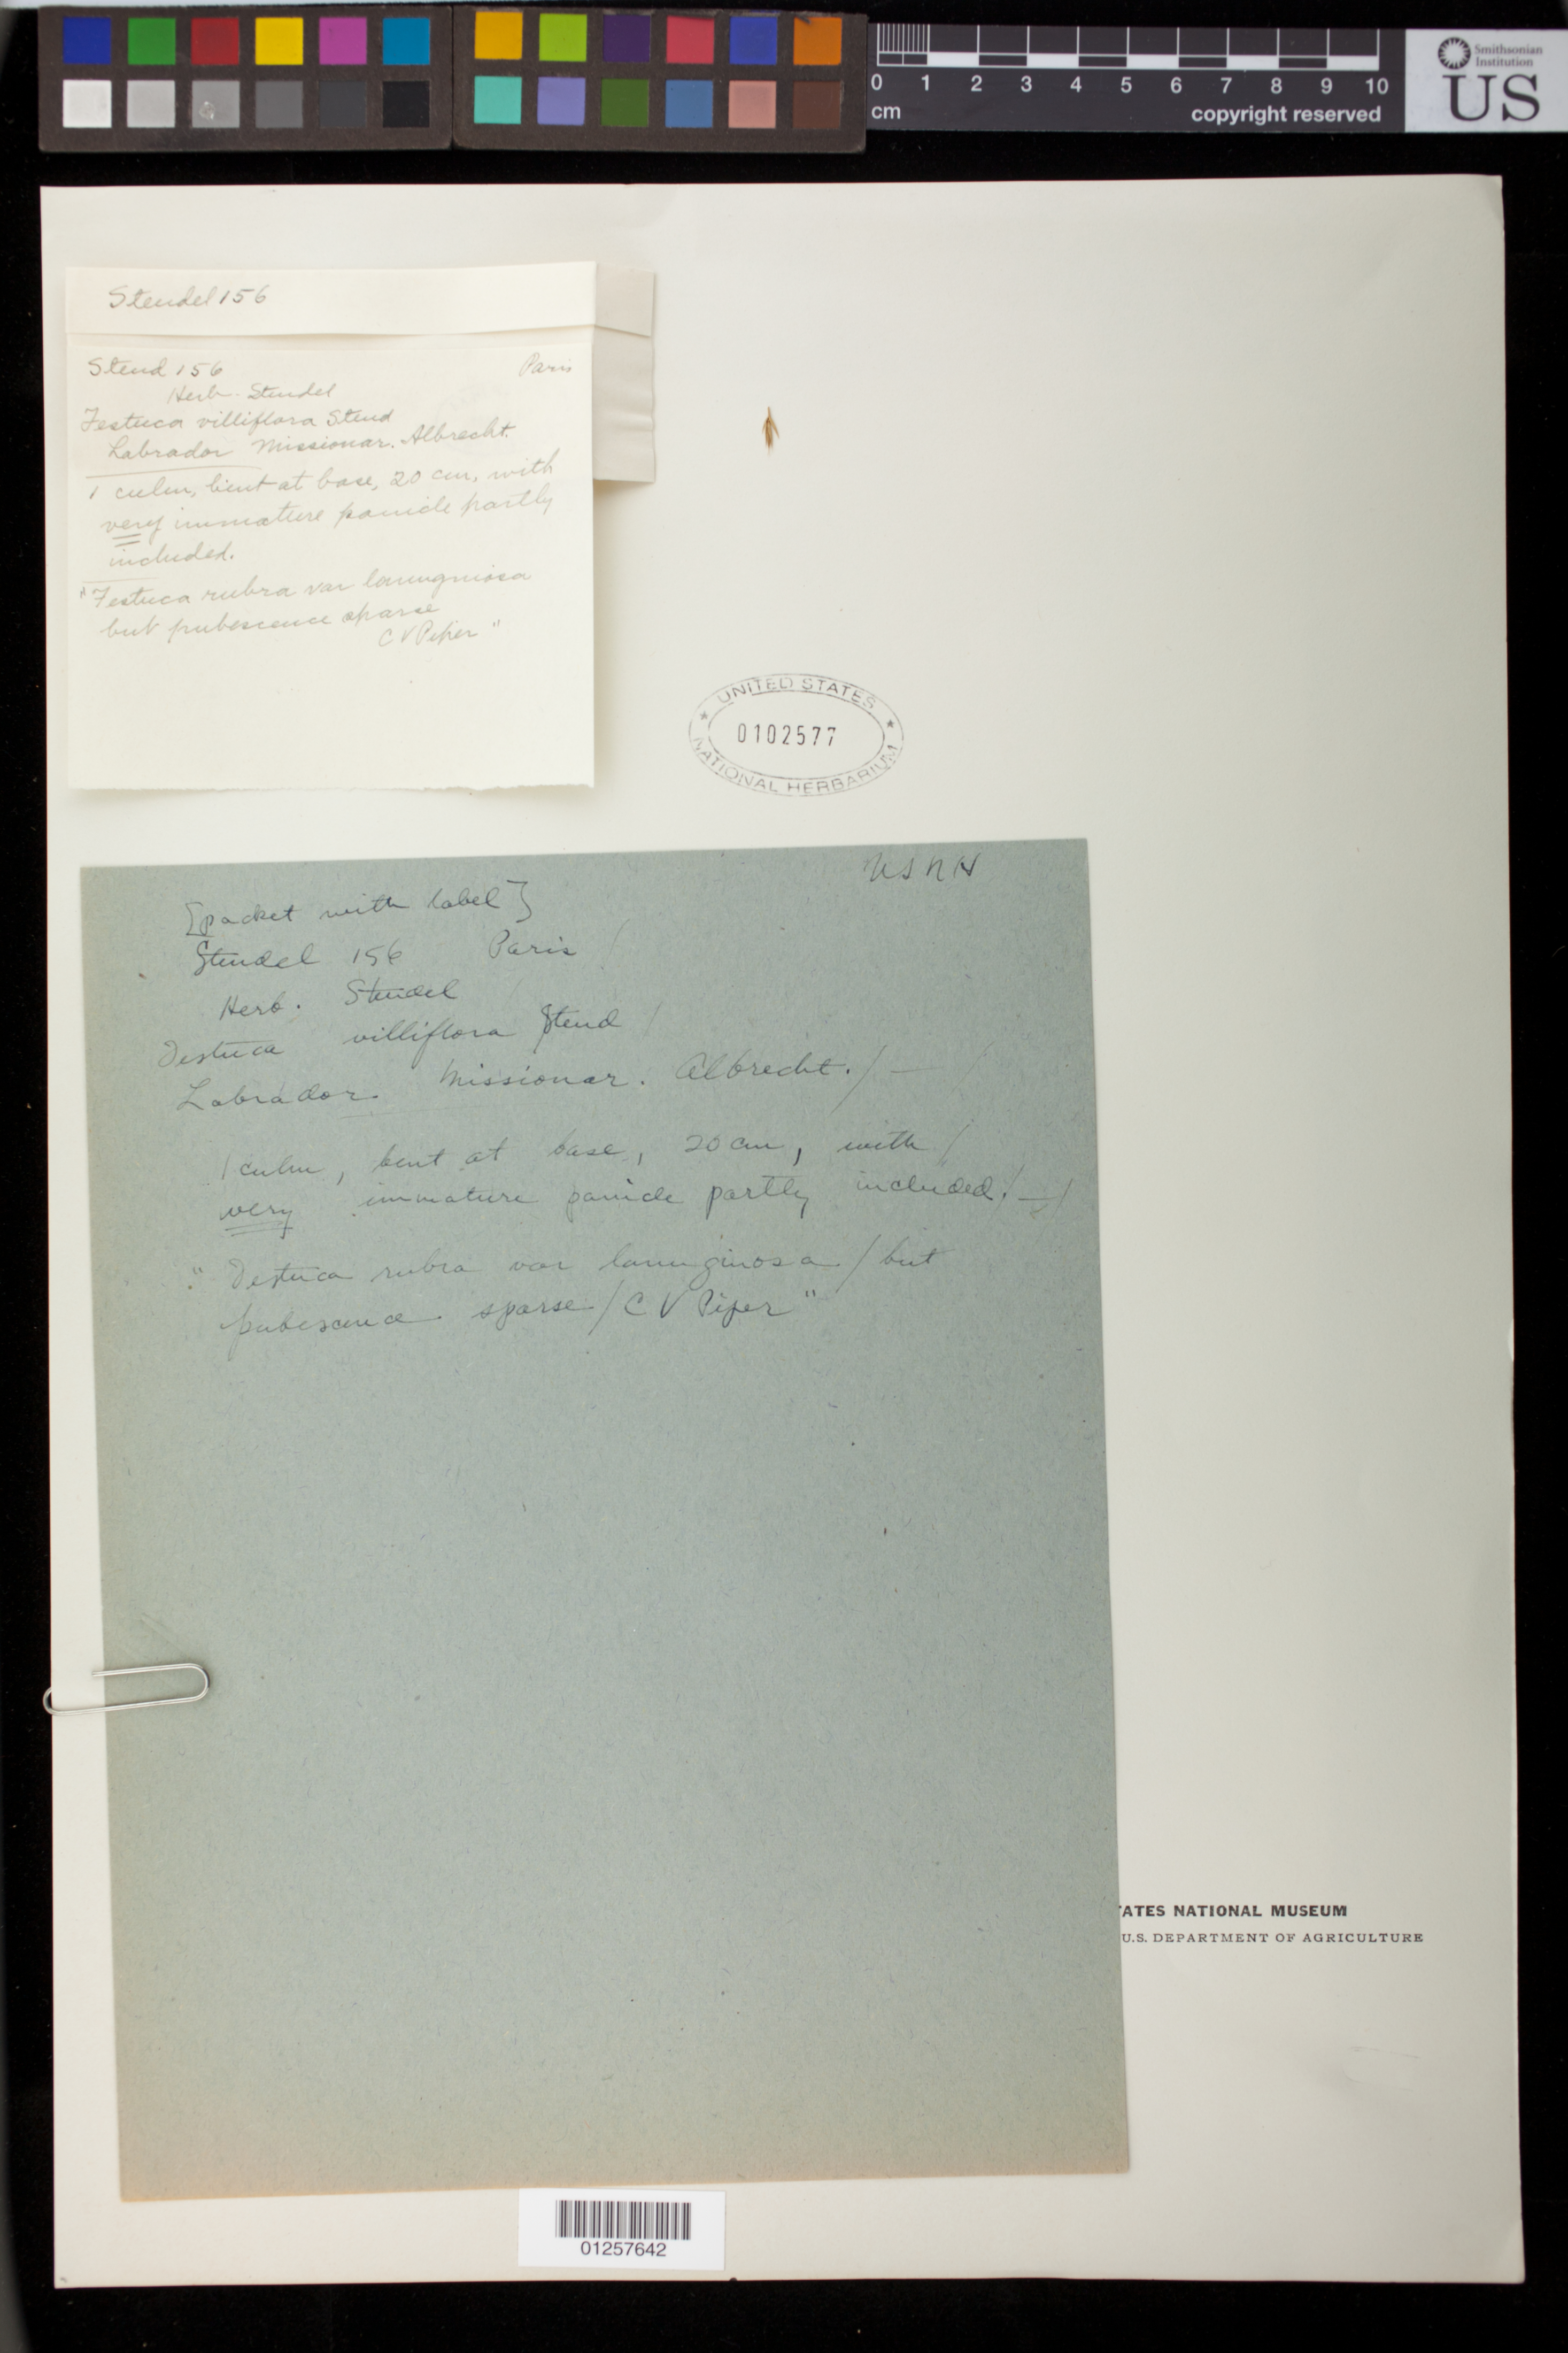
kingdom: Plantae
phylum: Tracheophyta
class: Liliopsida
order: Poales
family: Poaceae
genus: Festuca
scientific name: Festuca villiflora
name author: Steud.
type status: Type Fragment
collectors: -- Albrecht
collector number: Steudel 156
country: Canada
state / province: Newfoundland and Labrador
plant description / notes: Fragmentary material of type specimen ex herb. Paris.; 1 culm, bent at base 20 cm, with very immature panicle partly included.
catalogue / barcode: US 102577